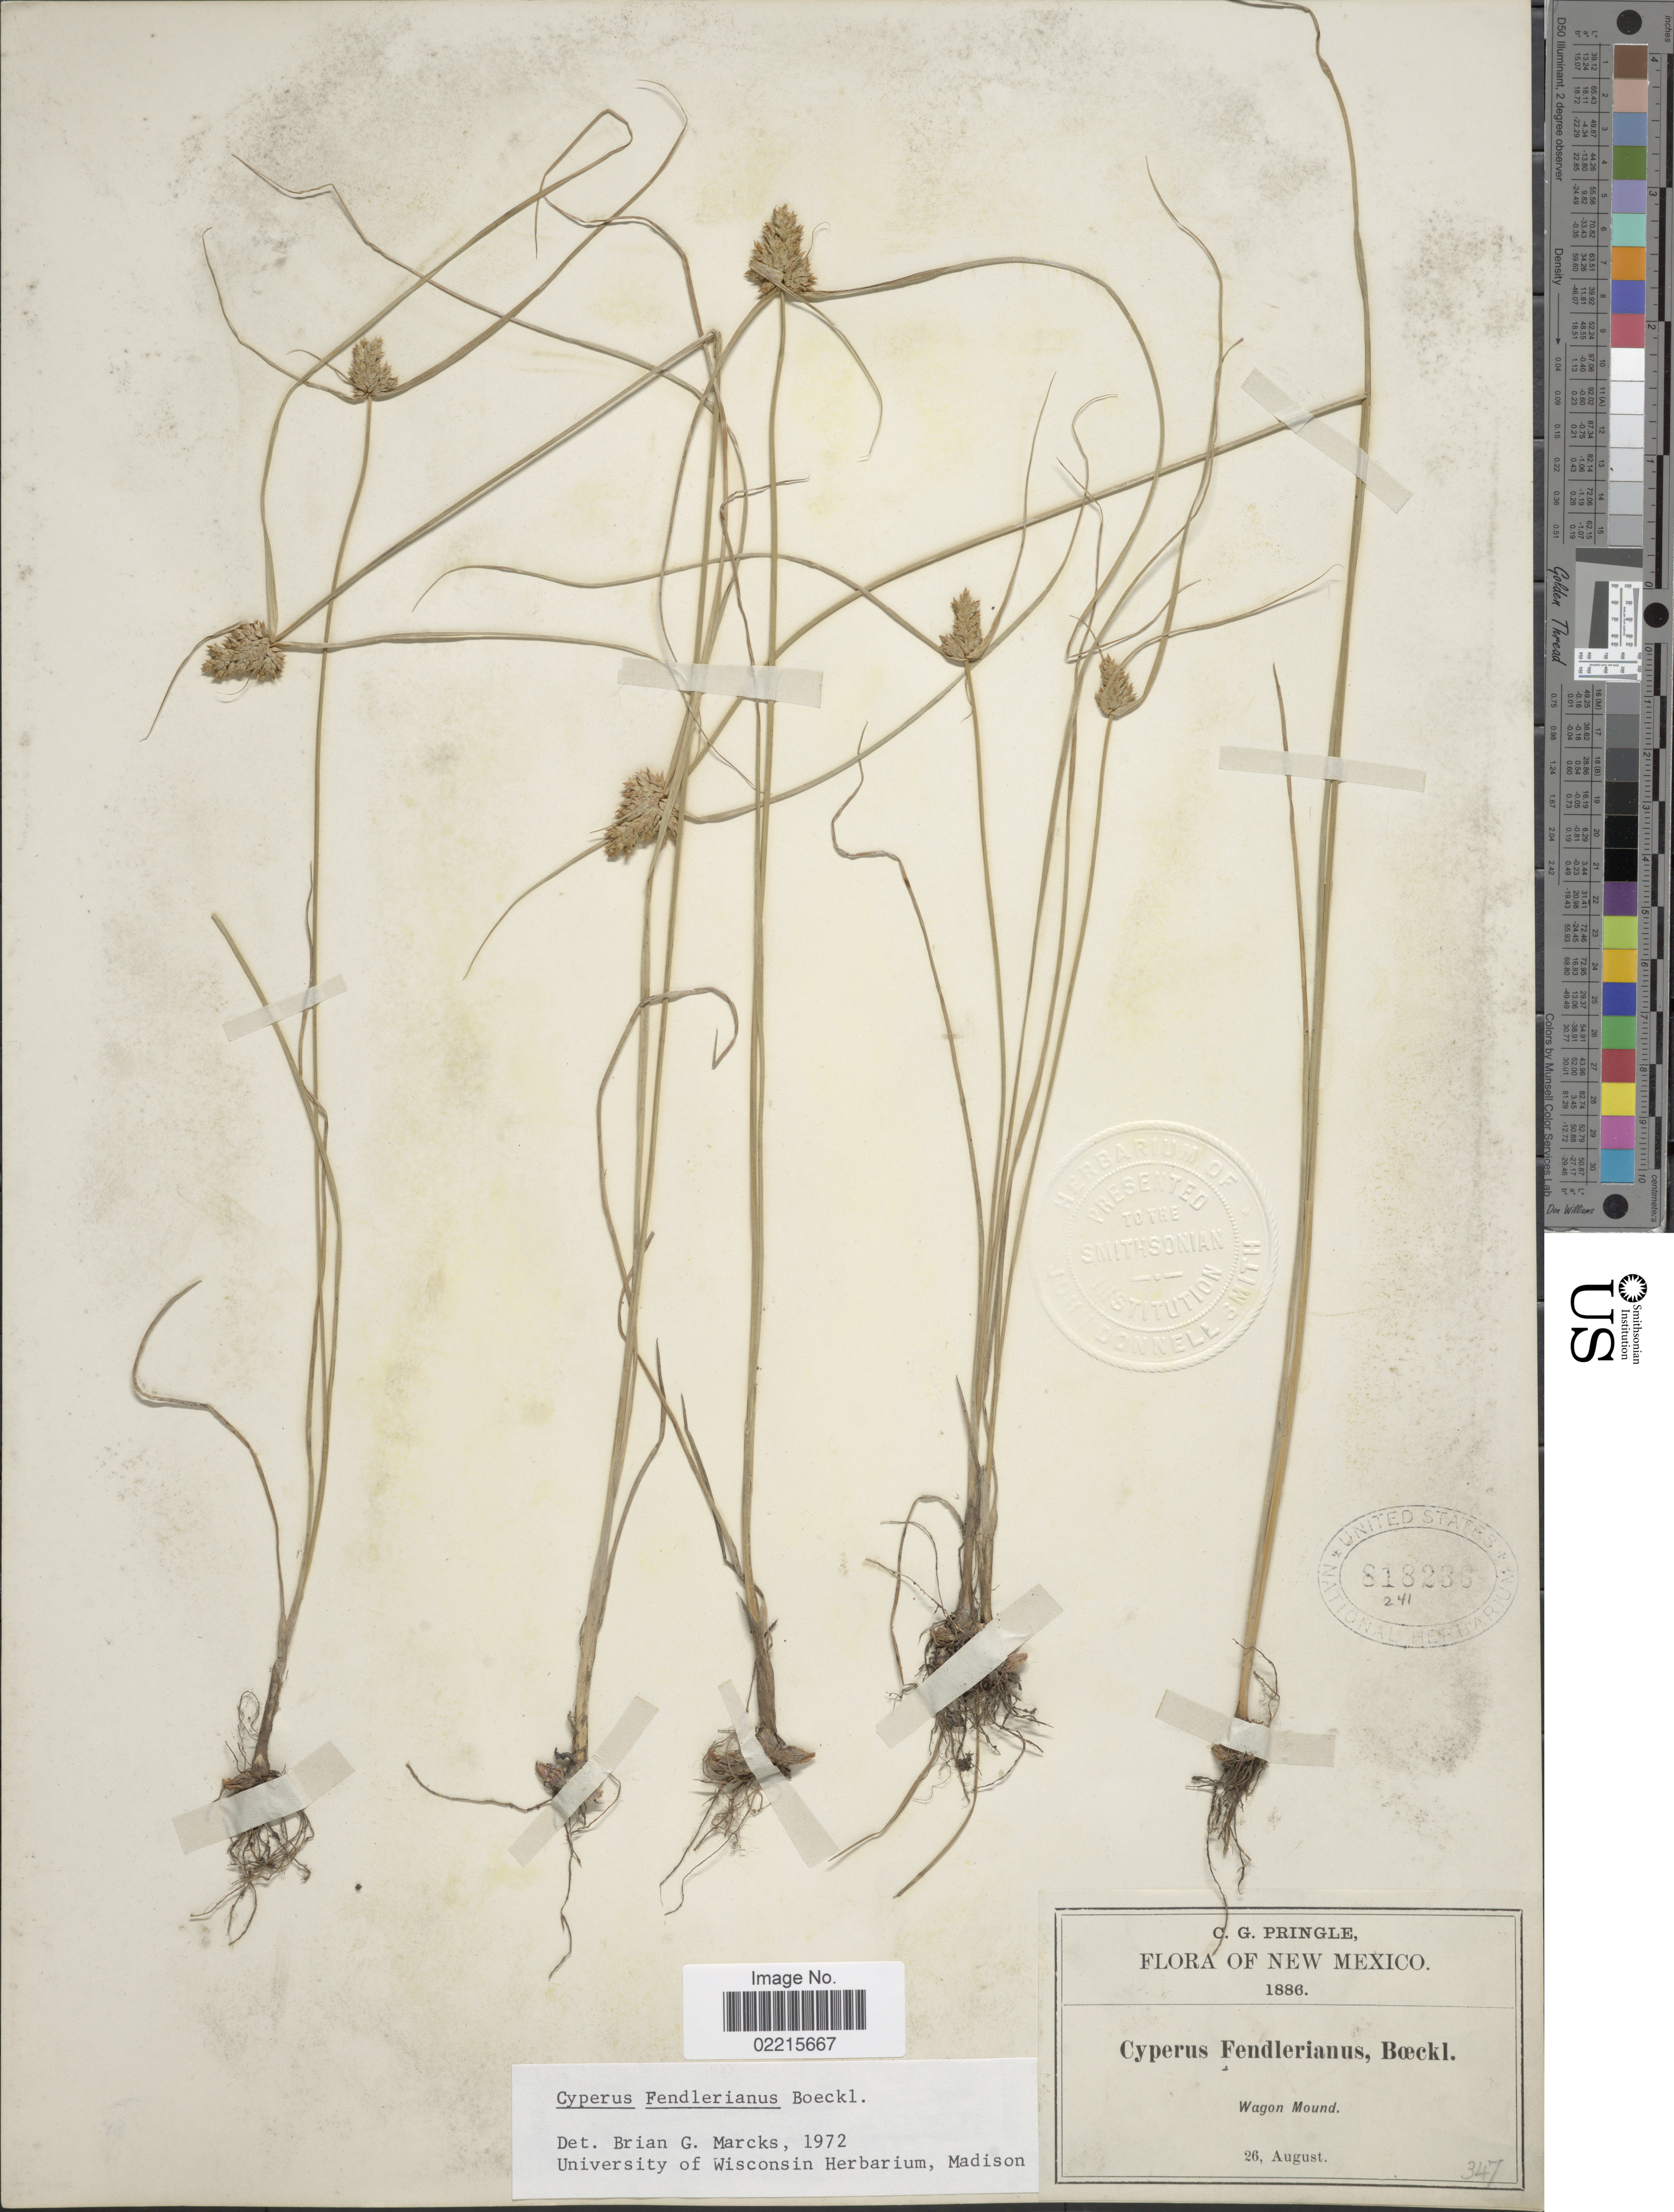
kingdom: Plantae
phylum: Tracheophyta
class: Liliopsida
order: Poales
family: Cyperaceae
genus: Cyperus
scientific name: Cyperus fendlerianus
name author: Boeckeler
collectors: C. G. Pringle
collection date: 1886-08-26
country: United States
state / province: New Mexico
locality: Wagon Mound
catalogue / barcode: US 818236